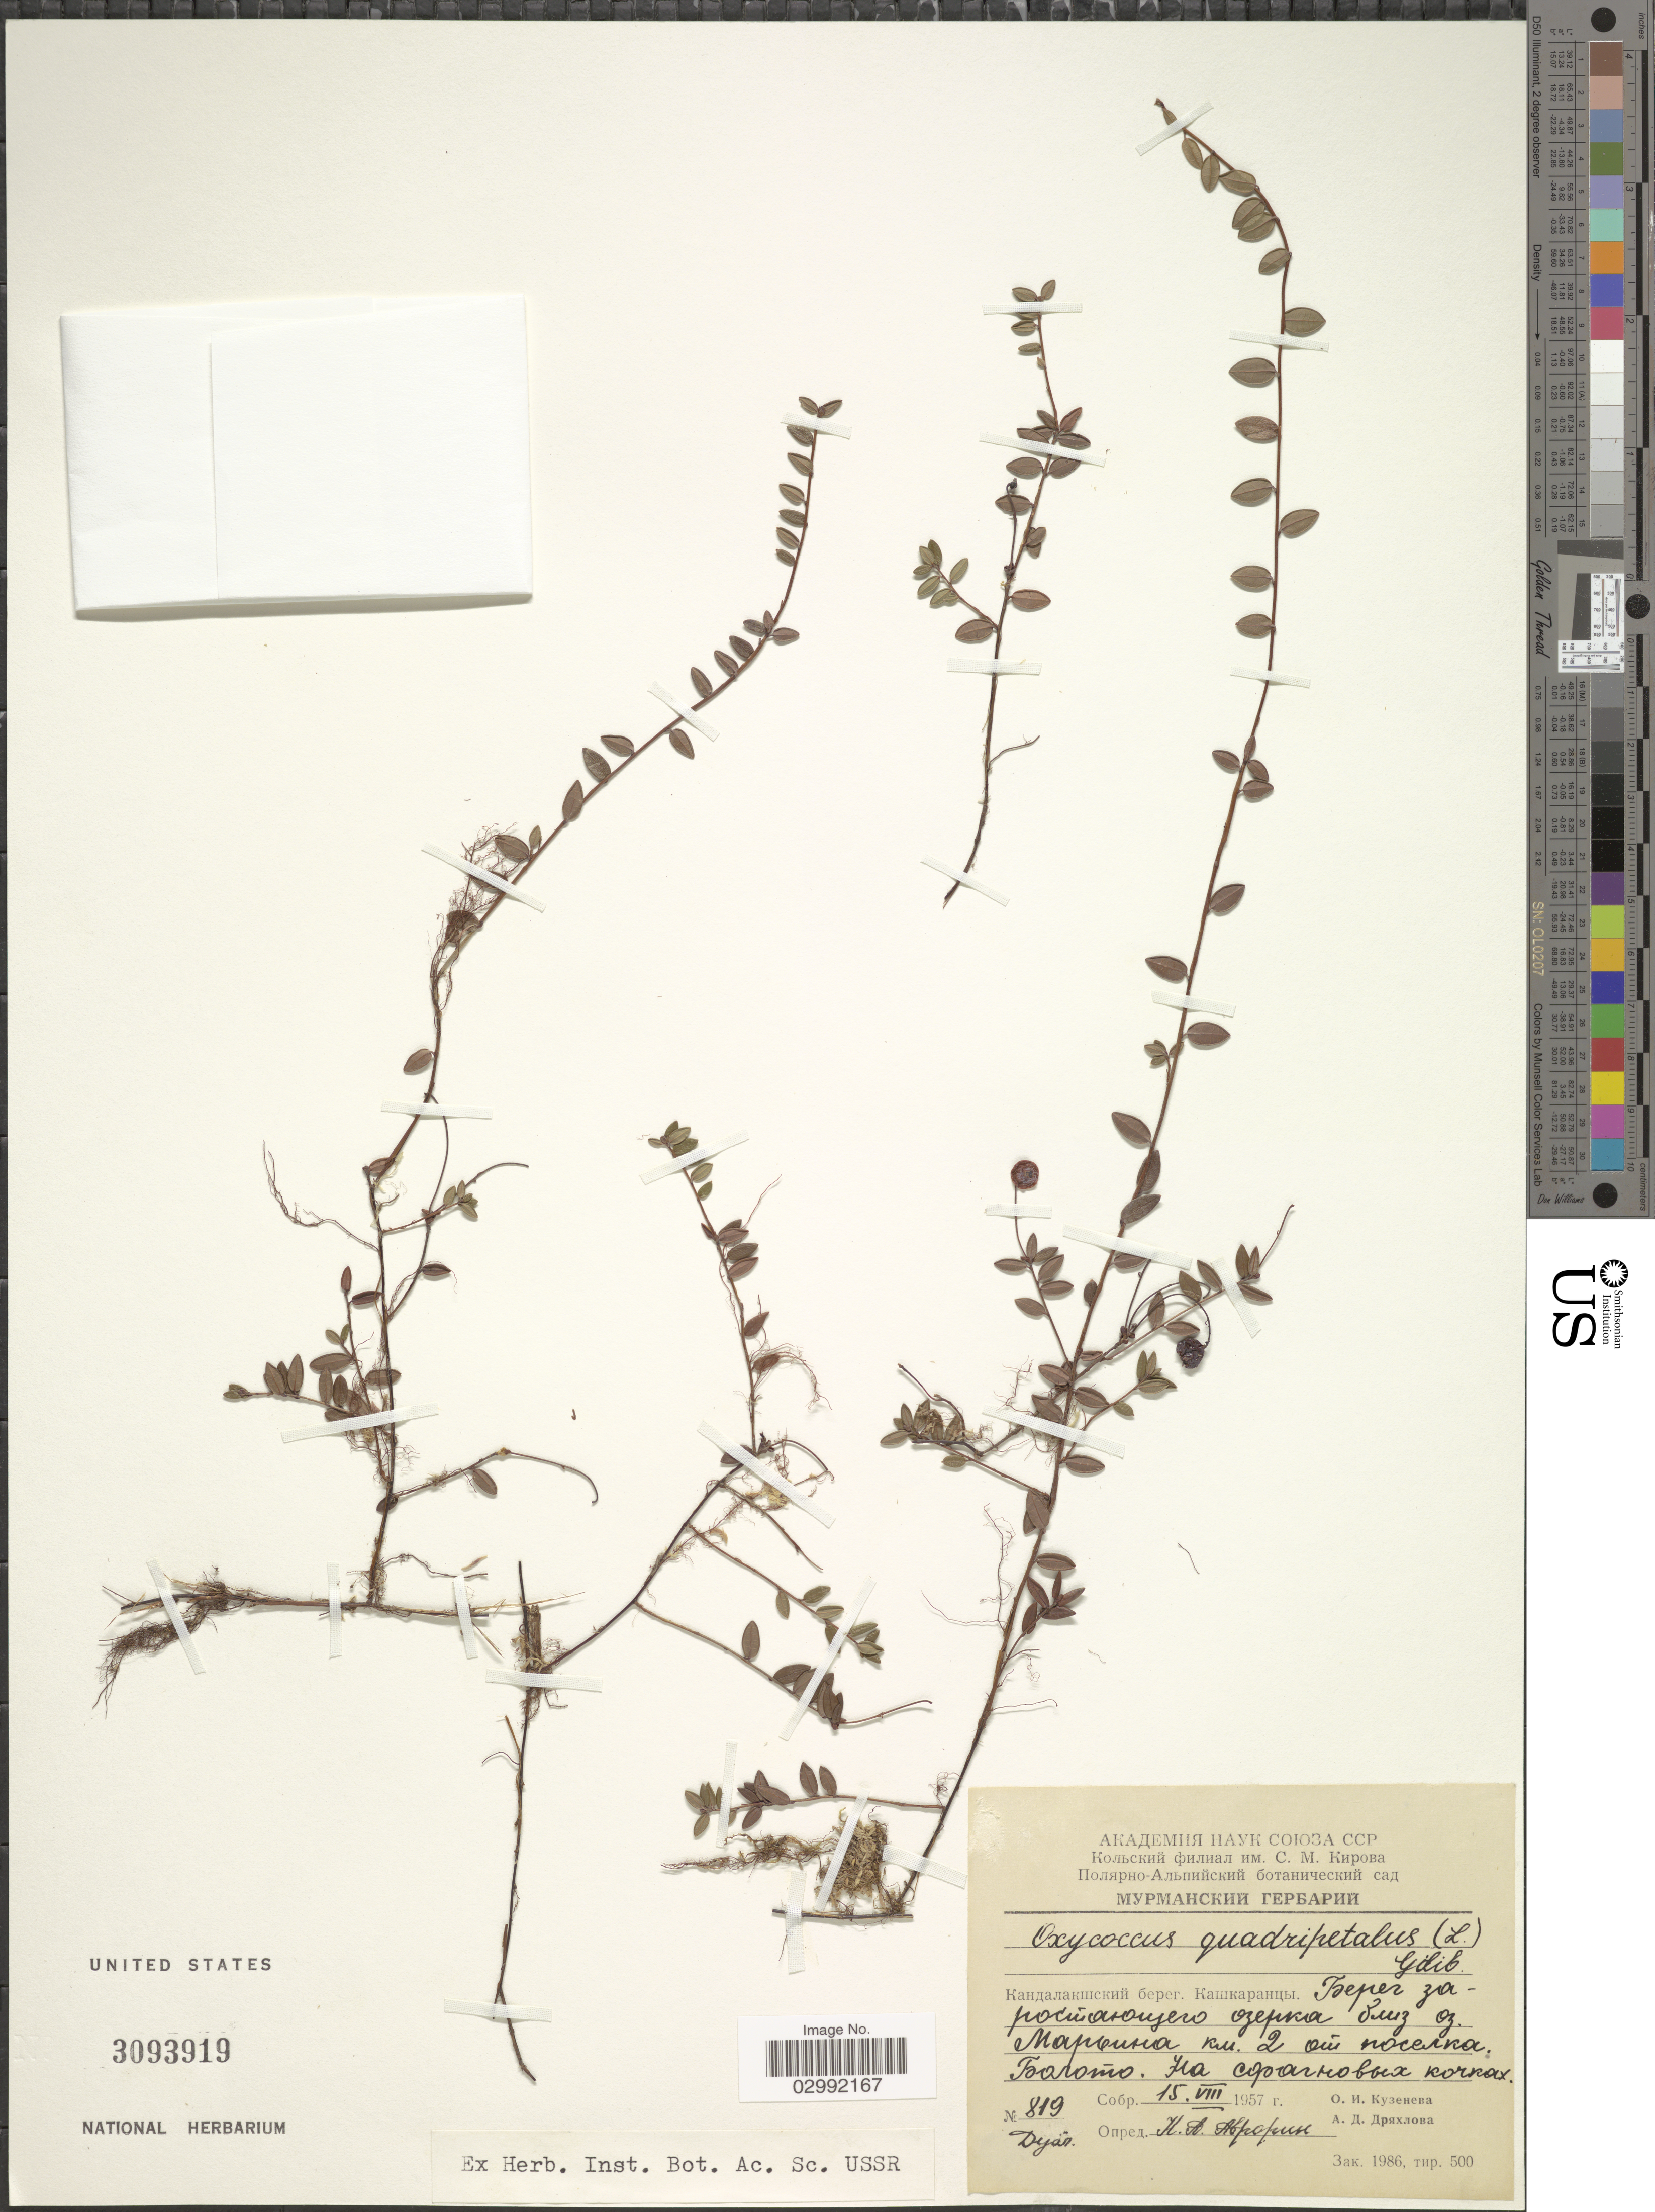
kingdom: Plantae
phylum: Tracheophyta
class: Magnoliopsida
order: Ericales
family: Ericaceae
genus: Oxycoccus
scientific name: Oxycoccus quadripetalus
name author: Schinz & Thell.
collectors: O. Kuznetsova & A. Dryakhlova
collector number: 819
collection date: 1957-08-15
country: Russian Federation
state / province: Murmansk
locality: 2 km from Kashkarantsy, near lake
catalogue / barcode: US 3093919